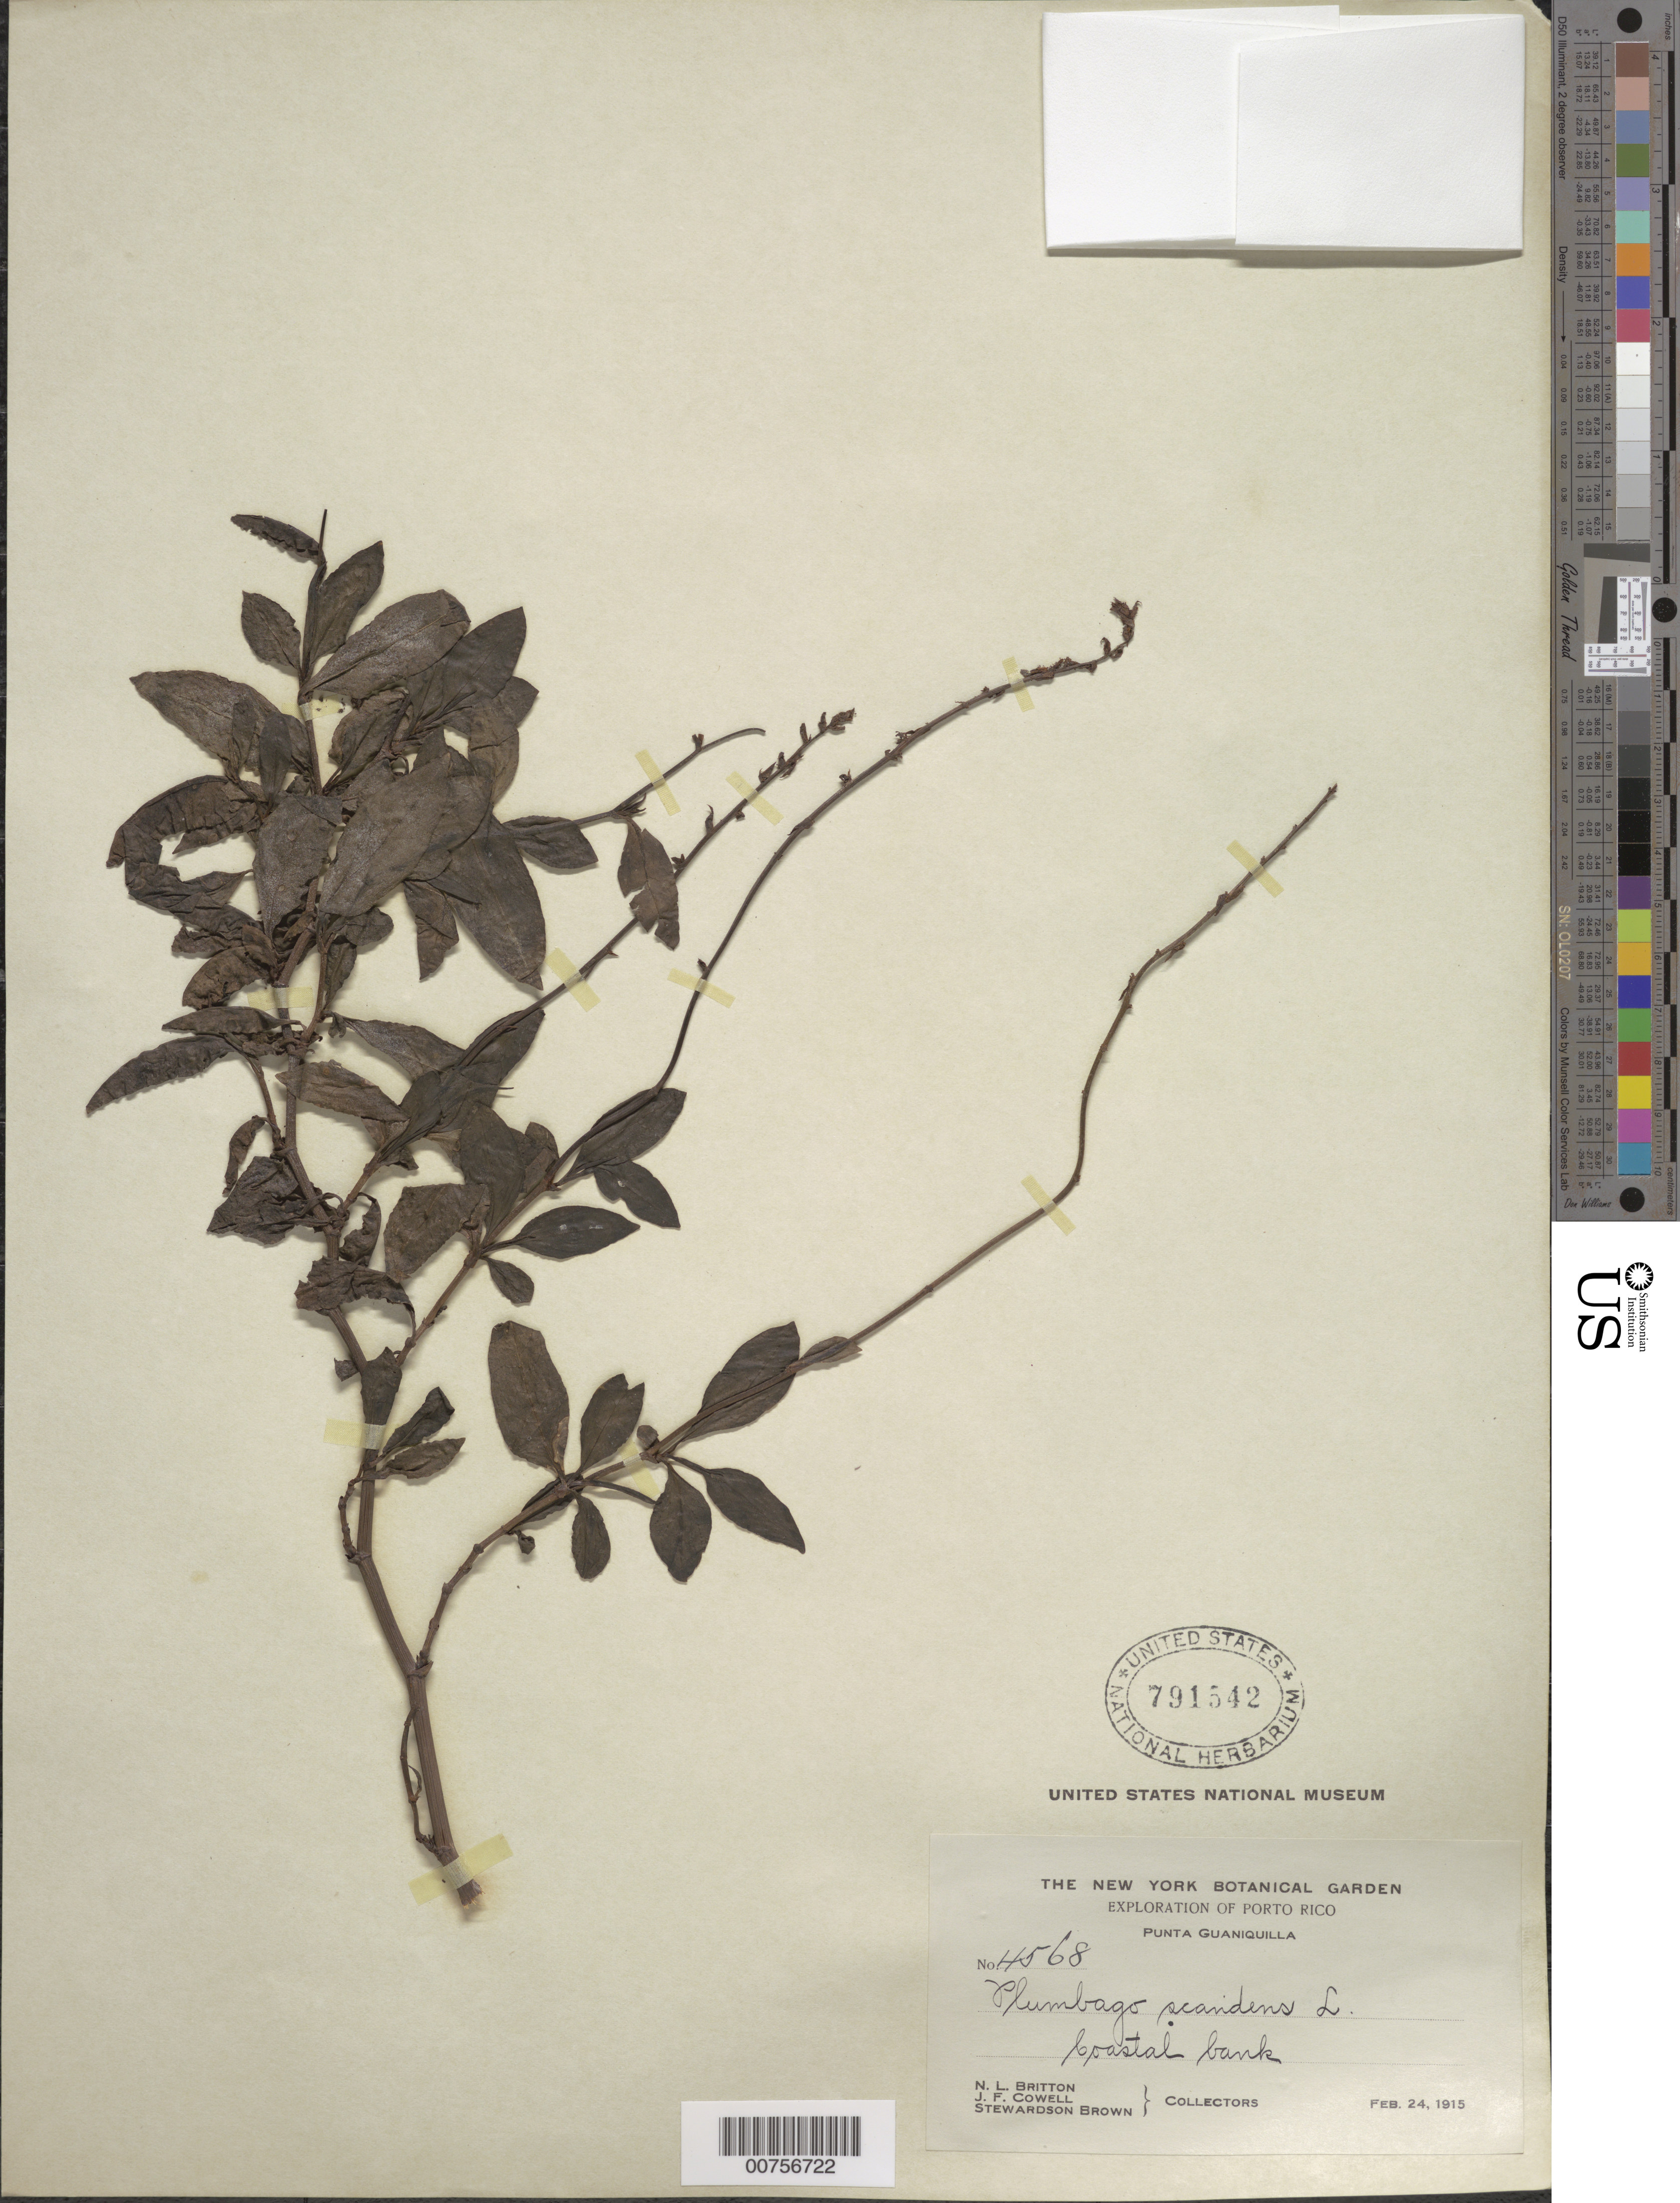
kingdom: Plantae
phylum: Tracheophyta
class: Magnoliopsida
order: Caryophyllales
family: Plumbaginaceae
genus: Plumbago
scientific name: Plumbago scandens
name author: L.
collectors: N. Britton, J. F. Cowell & S. Brown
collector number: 4568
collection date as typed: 24 Feb 1915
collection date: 1915-02-24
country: Puerto Rico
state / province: Cabo Rojo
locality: Punta Guaniquilla.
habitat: Coastal bank.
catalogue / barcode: US 791542